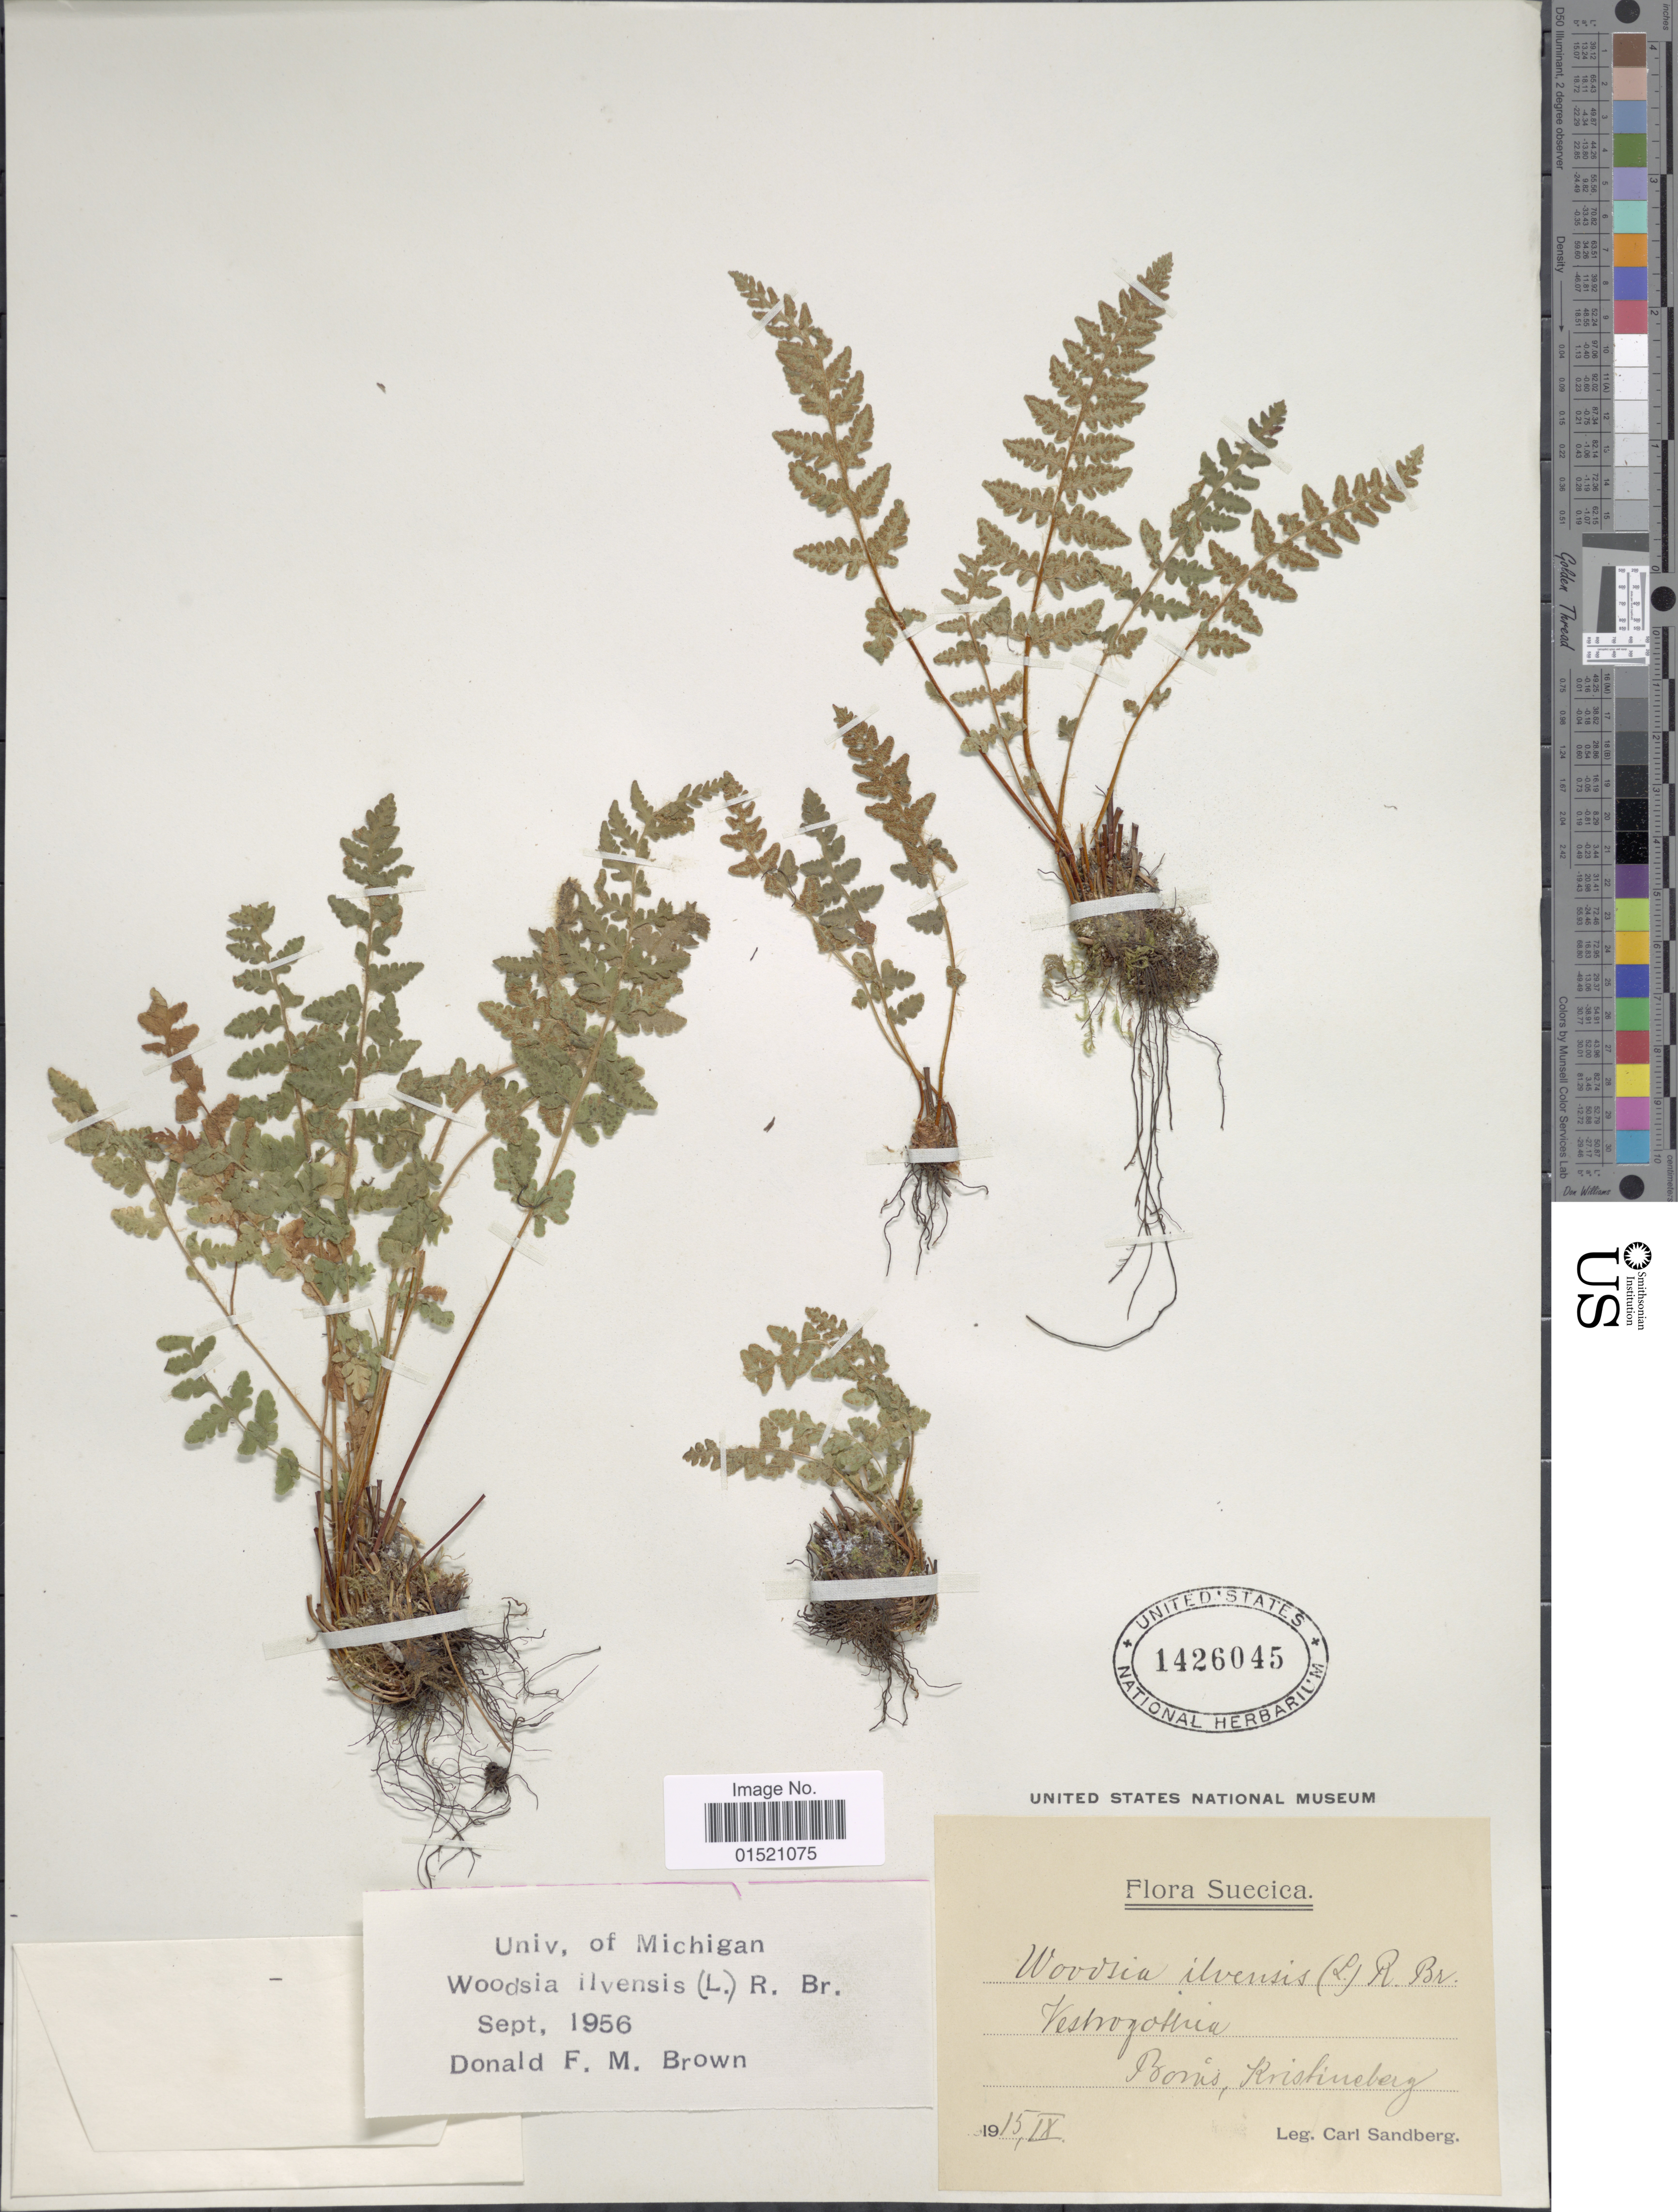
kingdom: Plantae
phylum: Tracheophyta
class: Polypodiopsida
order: Polypodiales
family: Woodsiaceae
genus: Woodsia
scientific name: Woodsia ilvensis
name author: (L.) R. Br.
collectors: C. Sandberg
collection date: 1915-09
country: Sweden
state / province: Västra Götaland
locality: Borås, Kristineberg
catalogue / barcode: US 1426045